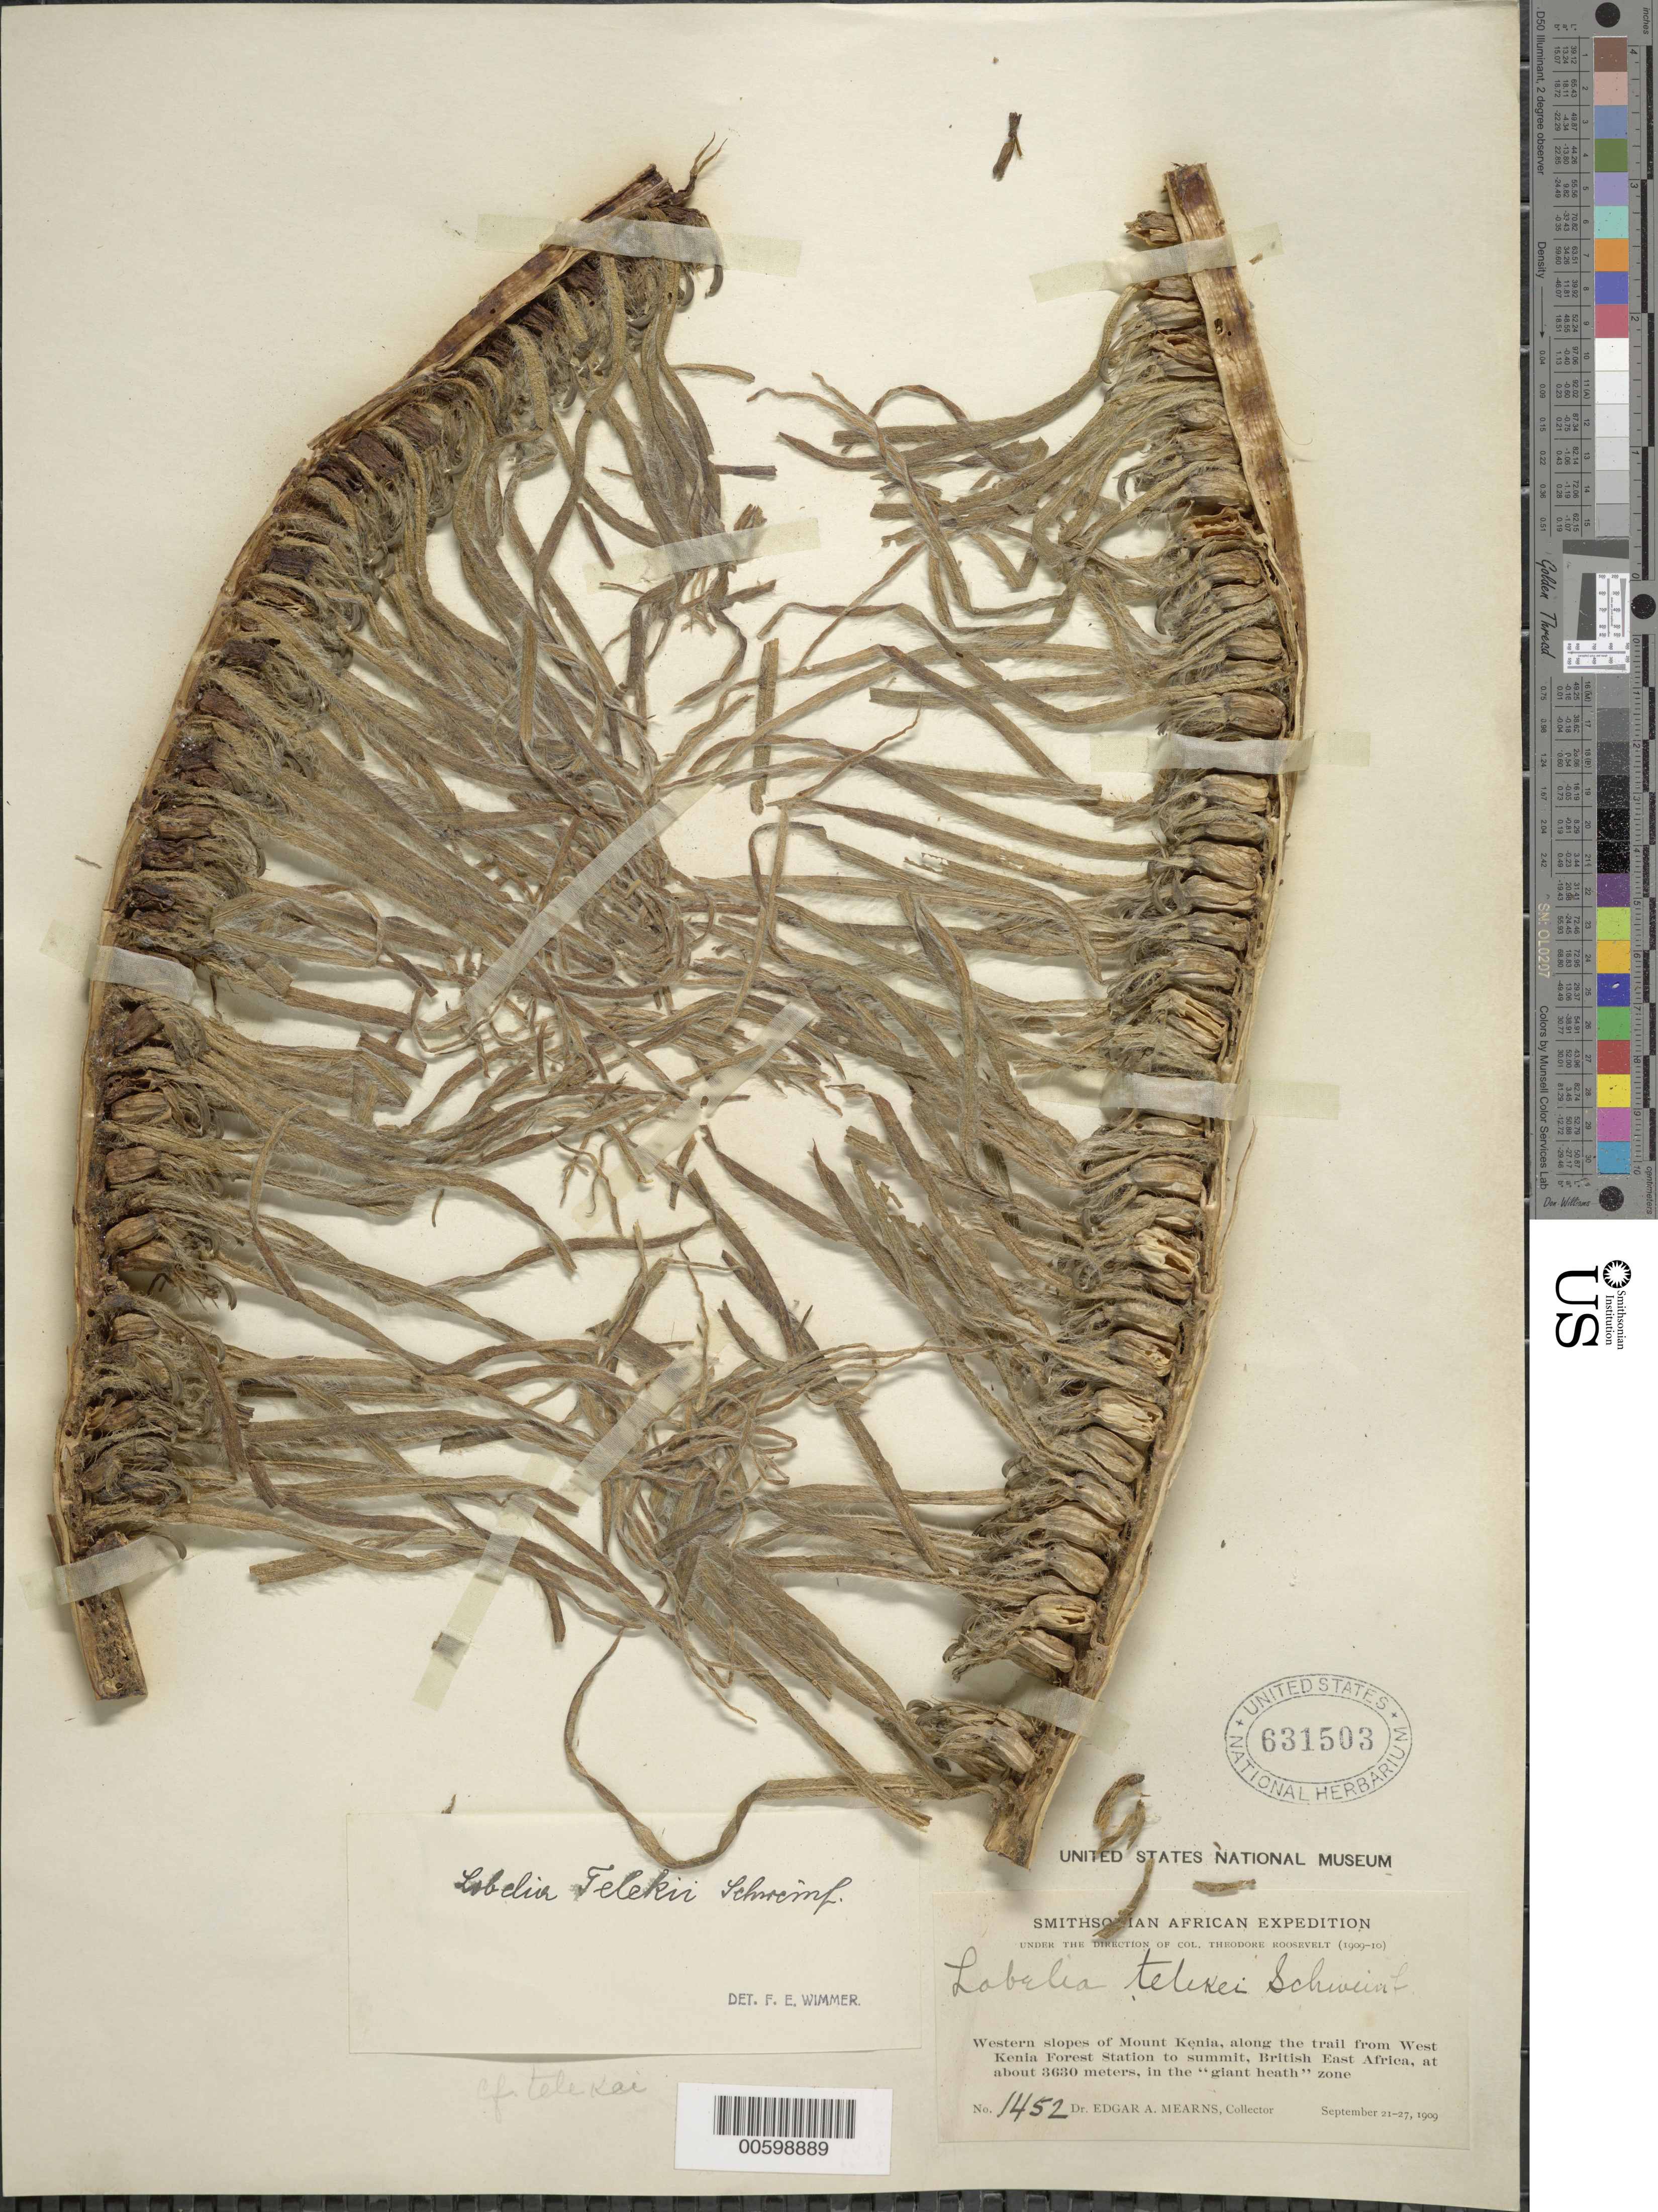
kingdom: Plantae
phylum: Tracheophyta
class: Magnoliopsida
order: Asterales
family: Campanulaceae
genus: Lobelia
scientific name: Lobelia telekii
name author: Schweinf.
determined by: Wimmer, F. E.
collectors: E. A. Mearns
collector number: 1452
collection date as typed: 21 Sep 1909 to 27 Sep 1909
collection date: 1909-09-21/1909-09-27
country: Kenya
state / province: Nyeri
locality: Western slopes of Mount Kenya, along the trail from West Kenya Forest Station to summit, in the " Giant health " zone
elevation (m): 3630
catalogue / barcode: US 631503